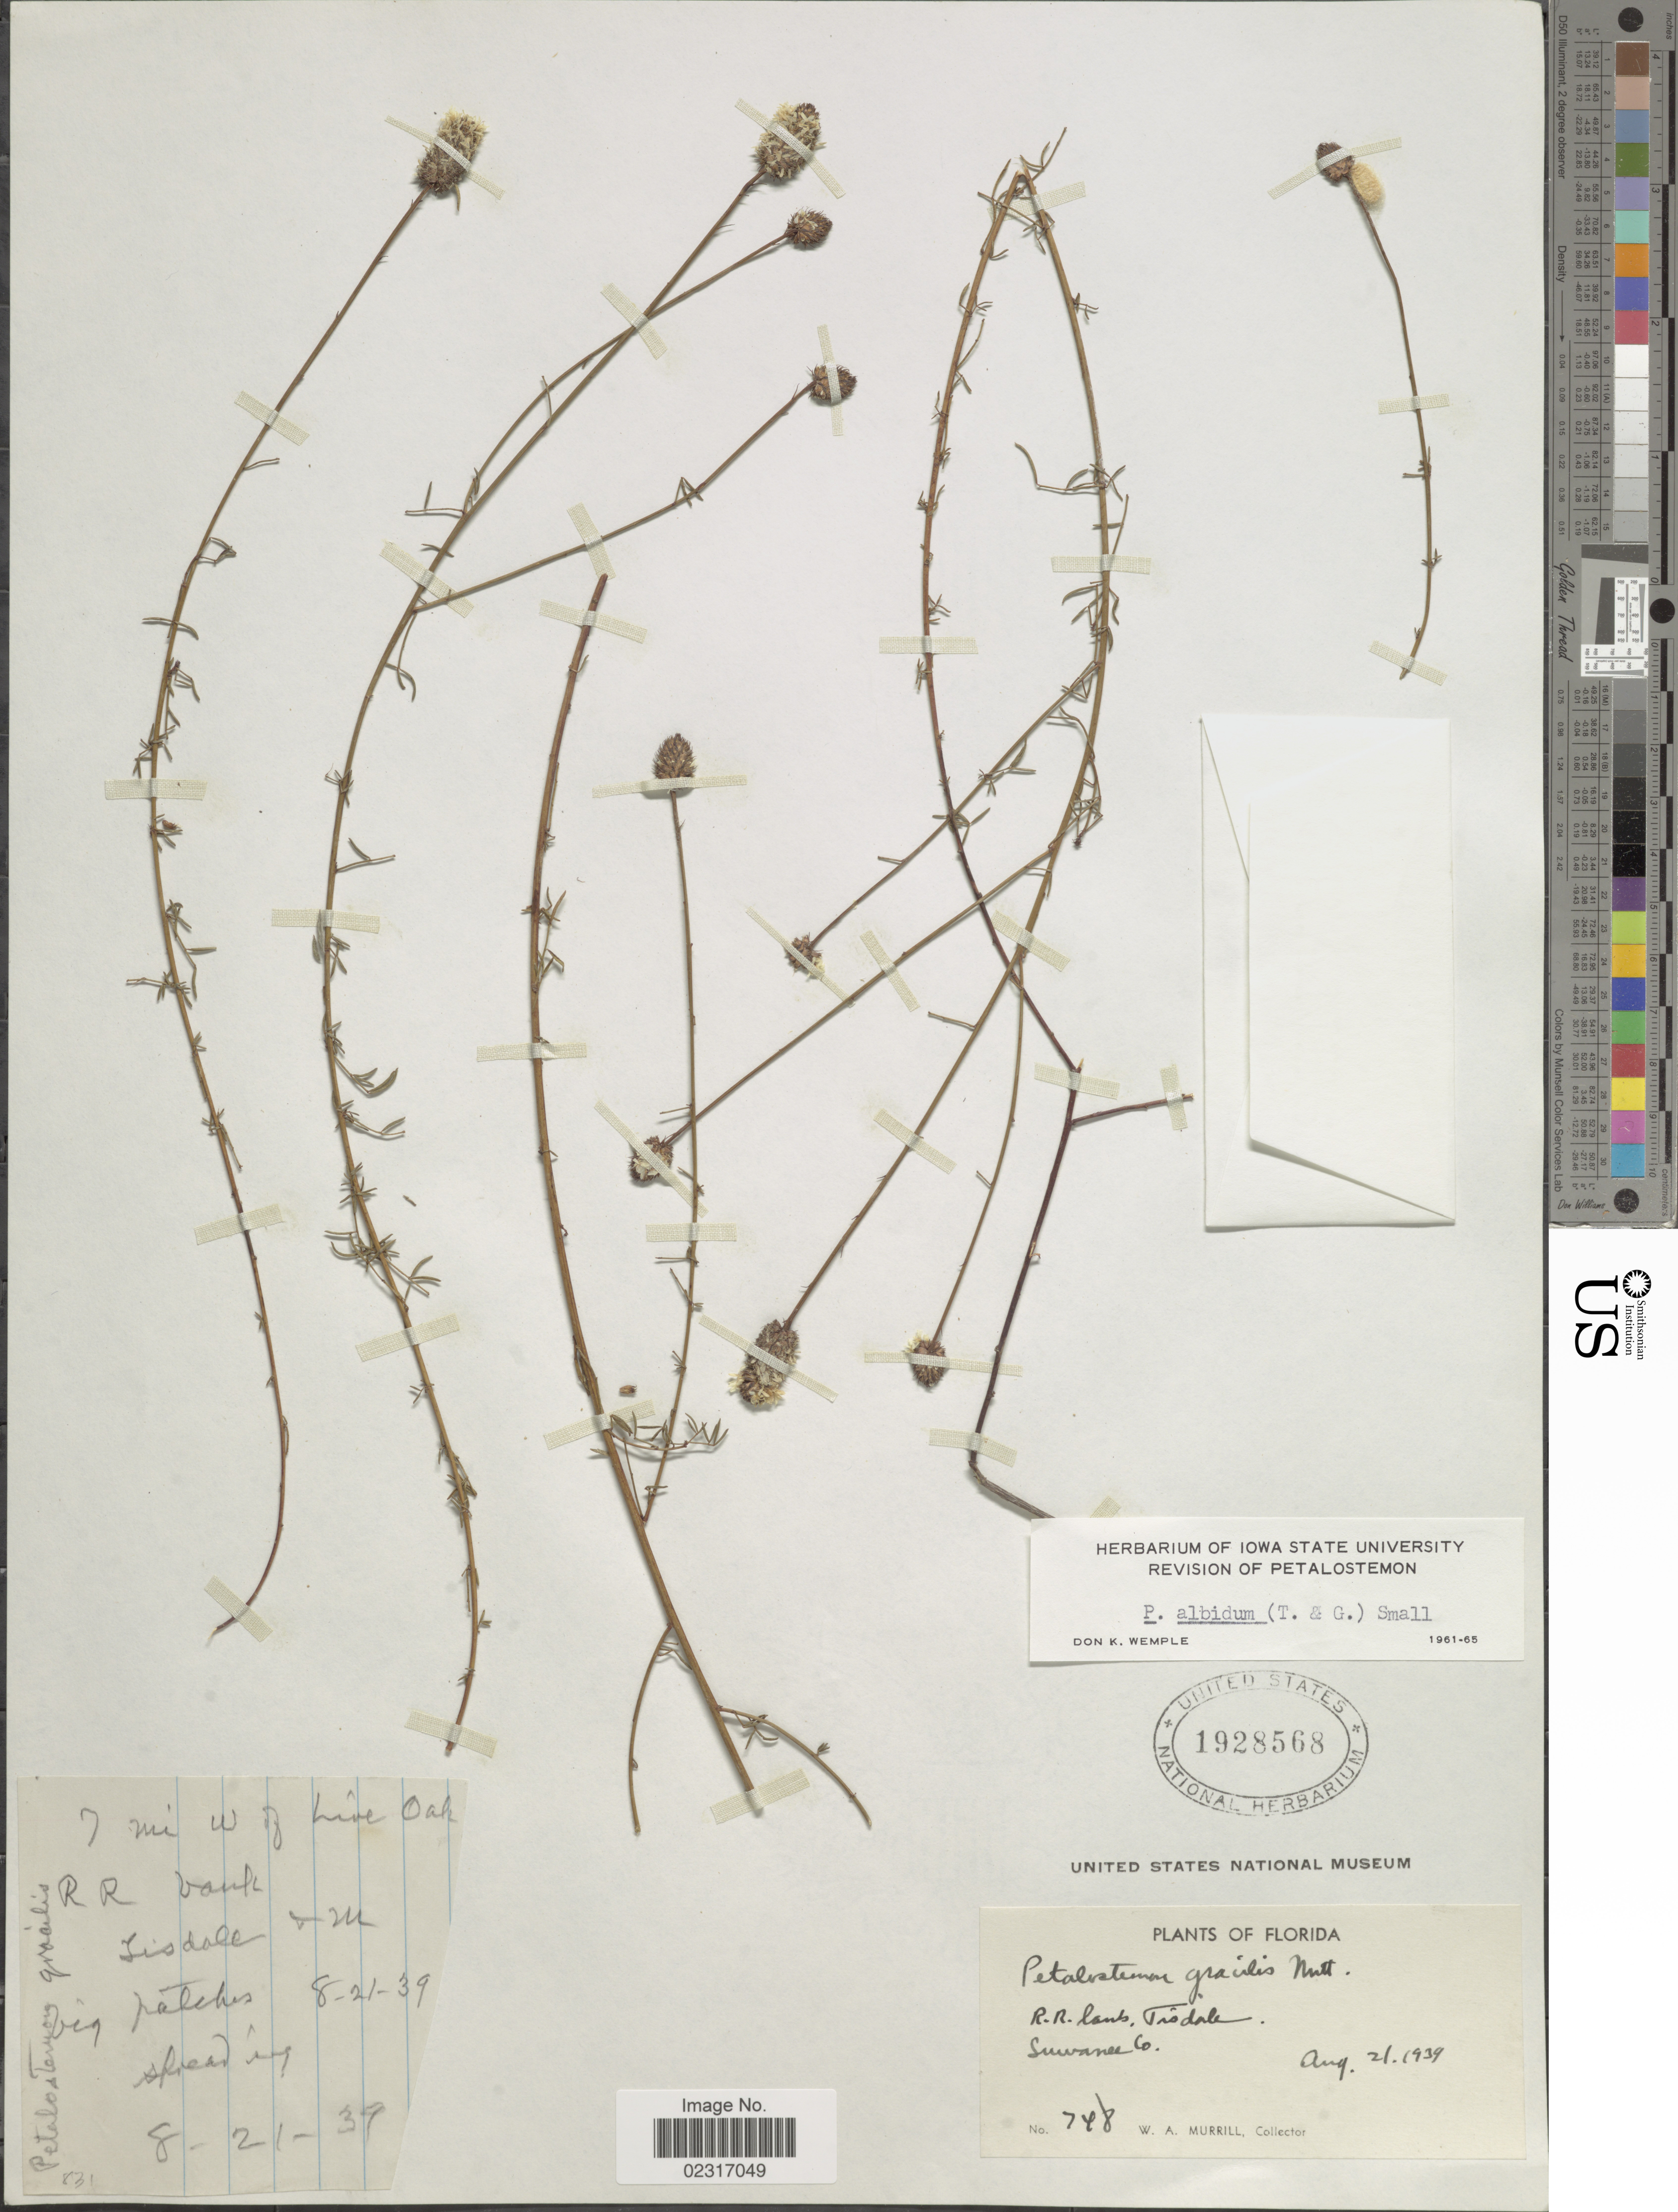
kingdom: Plantae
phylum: Tracheophyta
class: Magnoliopsida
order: Fabales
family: Fabaceae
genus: Dalea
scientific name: Dalea carnea var. albida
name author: (Torr. & A. Gray) Barneby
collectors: W. A. Murrill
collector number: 748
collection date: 1939-08-21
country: United States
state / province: Florida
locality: R.R. lands, Tisdale. Suwanee Co. 7 mi W of Live Oak.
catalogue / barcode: US 1928568